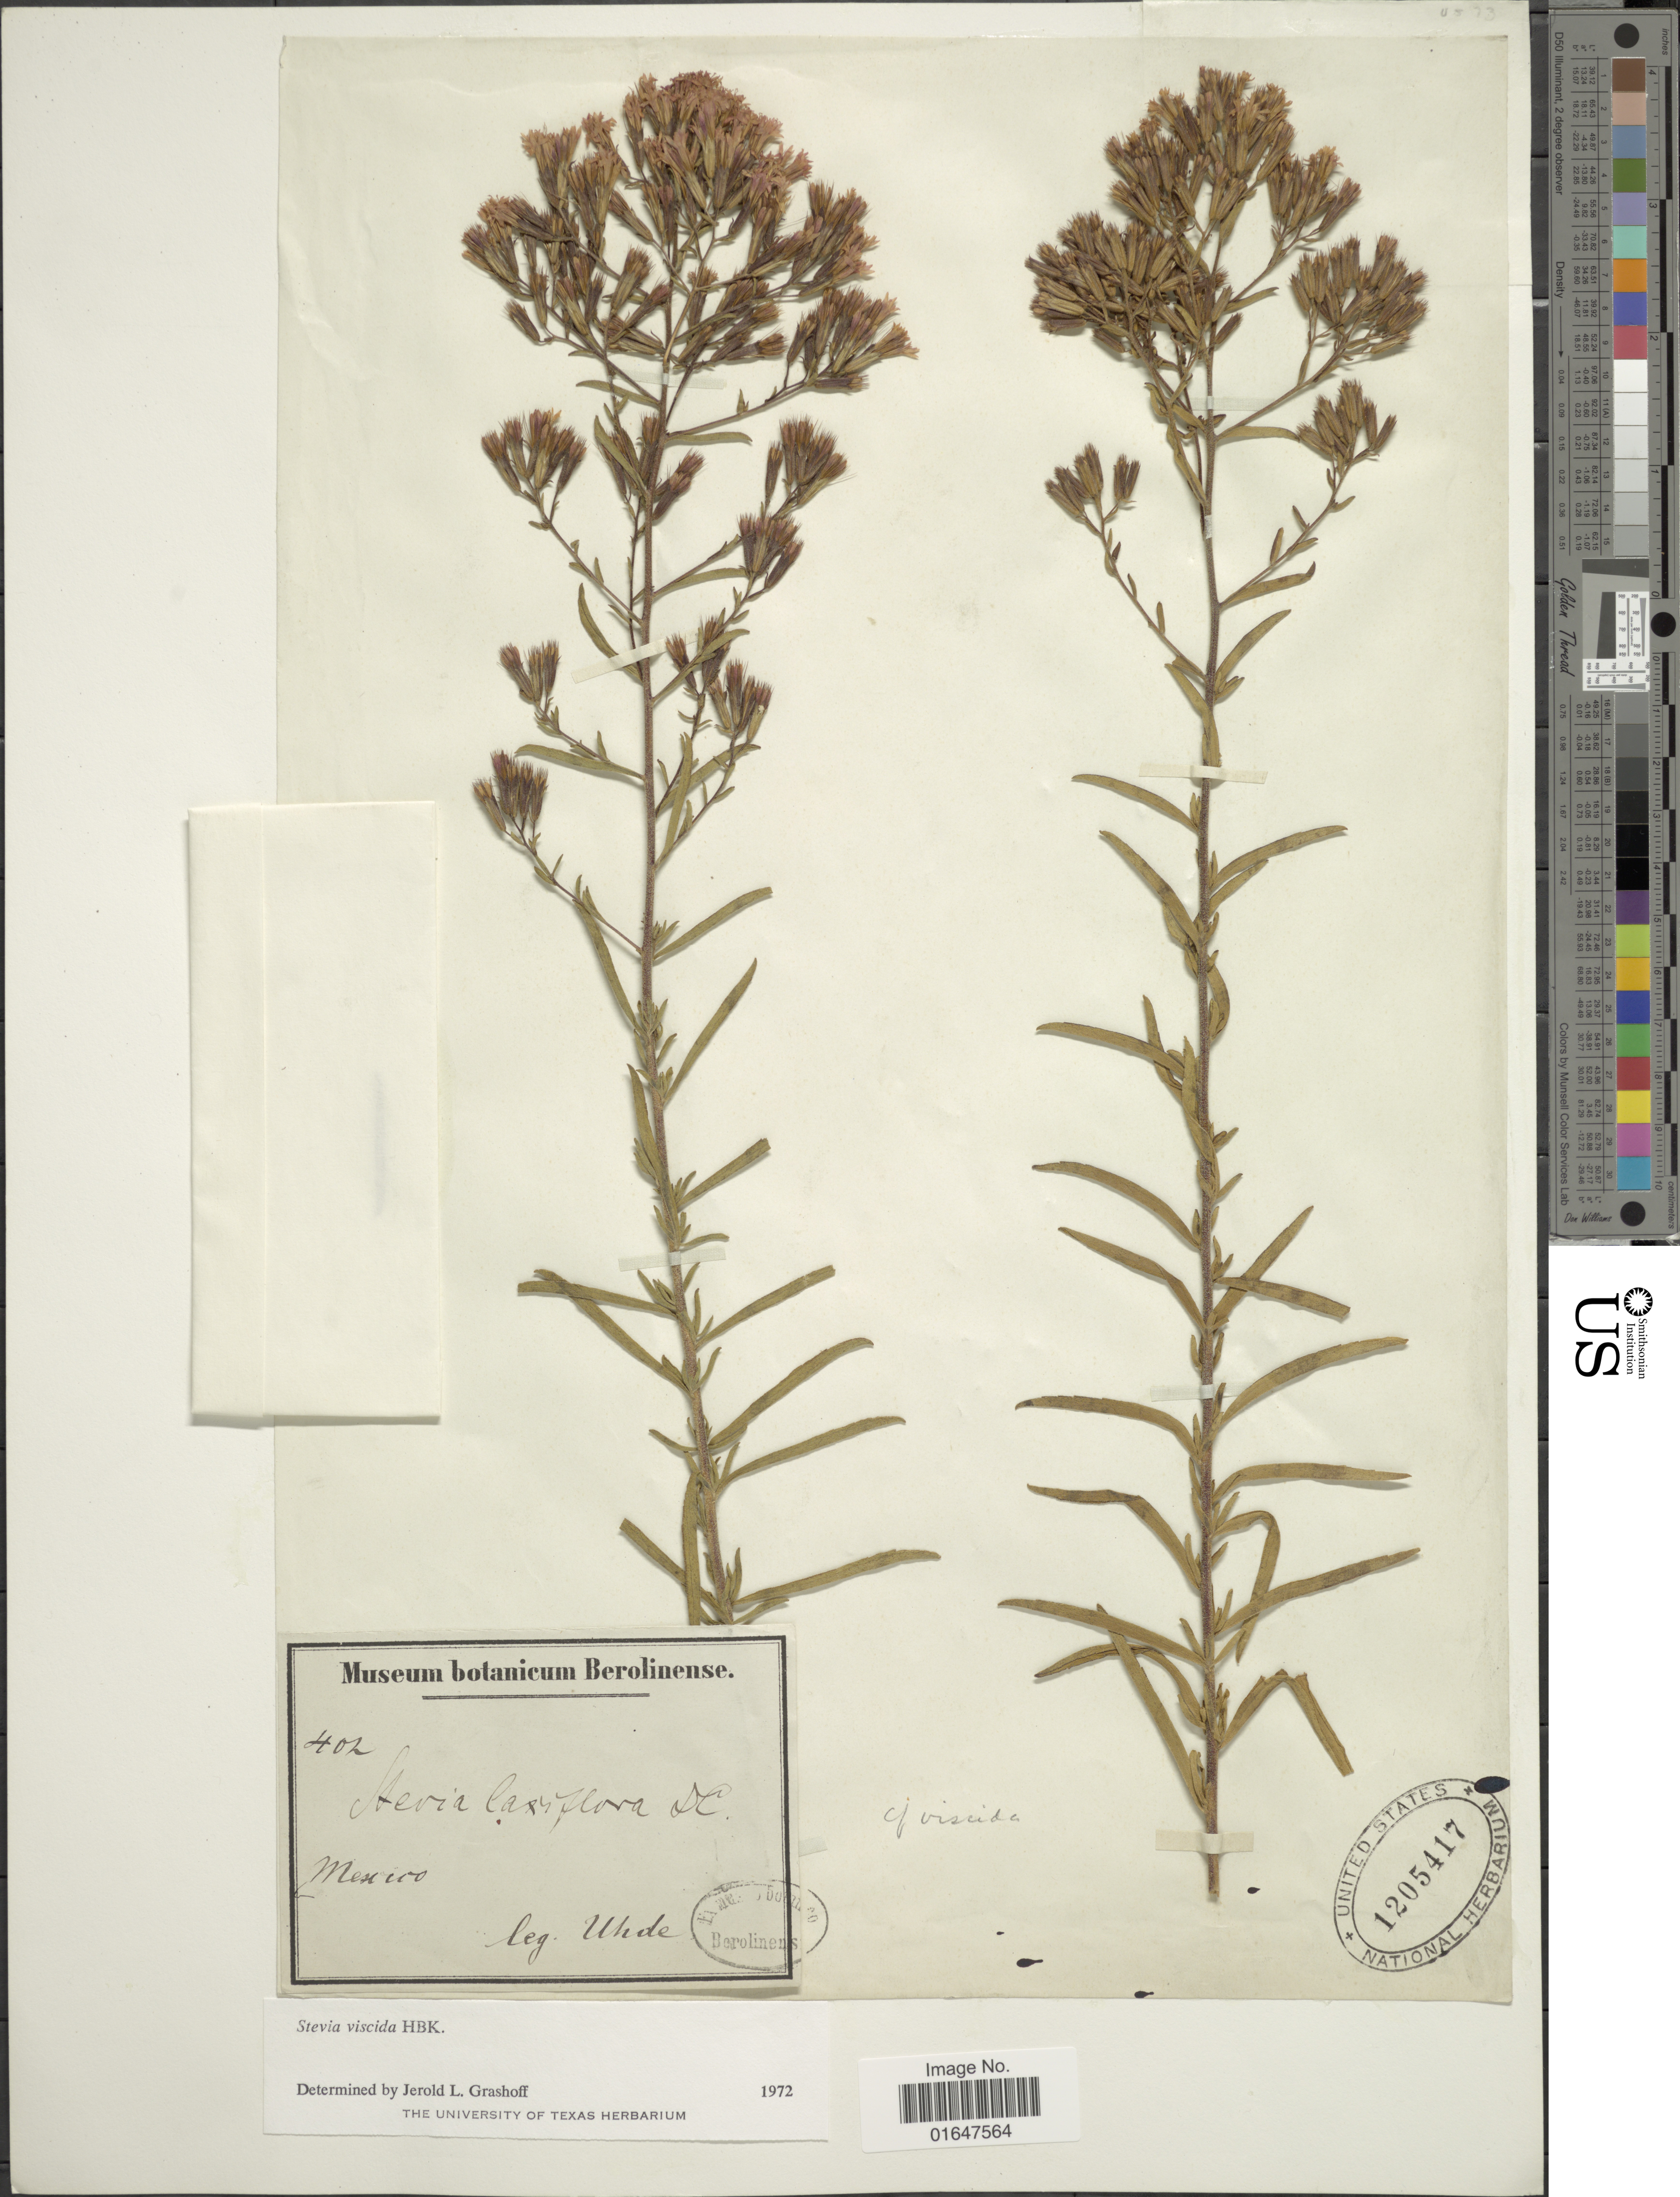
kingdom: Plantae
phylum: Tracheophyta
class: Magnoliopsida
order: Asterales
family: Asteraceae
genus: Stevia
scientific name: Stevia viscida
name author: Kunth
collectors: C. A. Uhde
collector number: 402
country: Mexico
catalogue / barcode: US 1205417